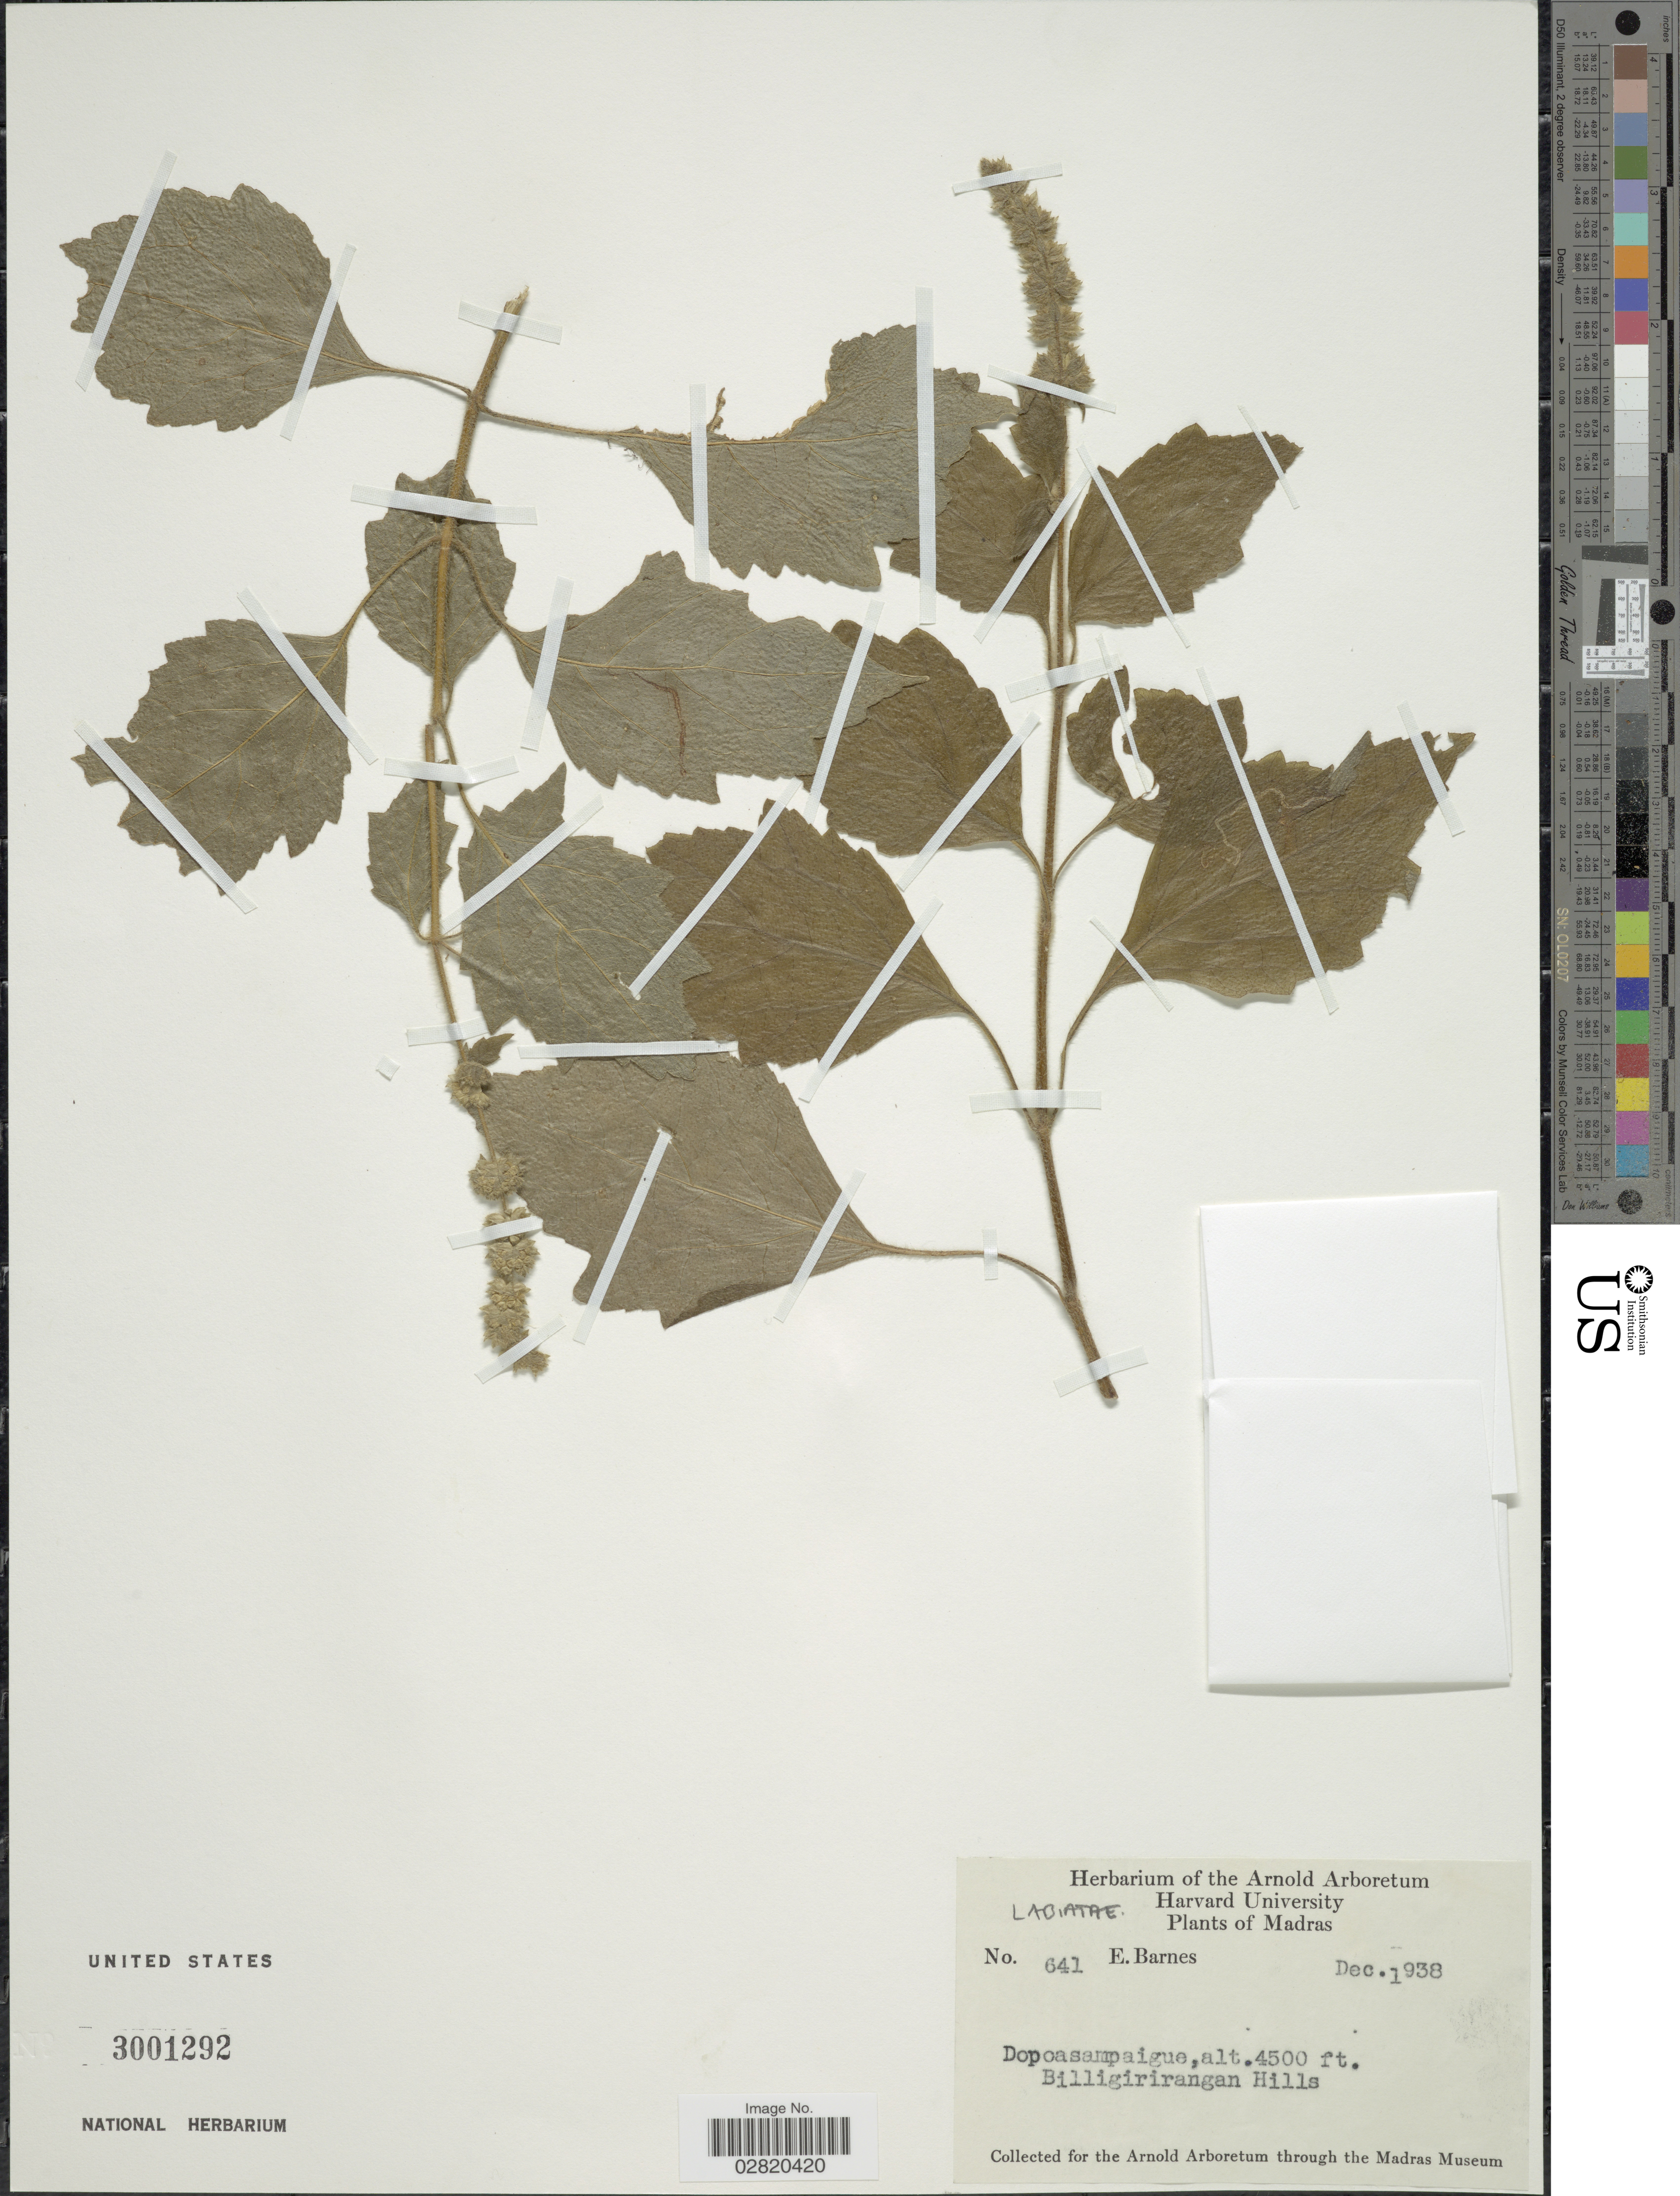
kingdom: Plantae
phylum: Tracheophyta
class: Magnoliopsida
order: Lamiales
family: Lamiaceae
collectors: E. Barnes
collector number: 641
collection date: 1938-12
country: India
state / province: Karnataka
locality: Madras. Dopoasampaigue. Billigirirangan Hills.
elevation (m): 1372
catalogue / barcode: US 3001292